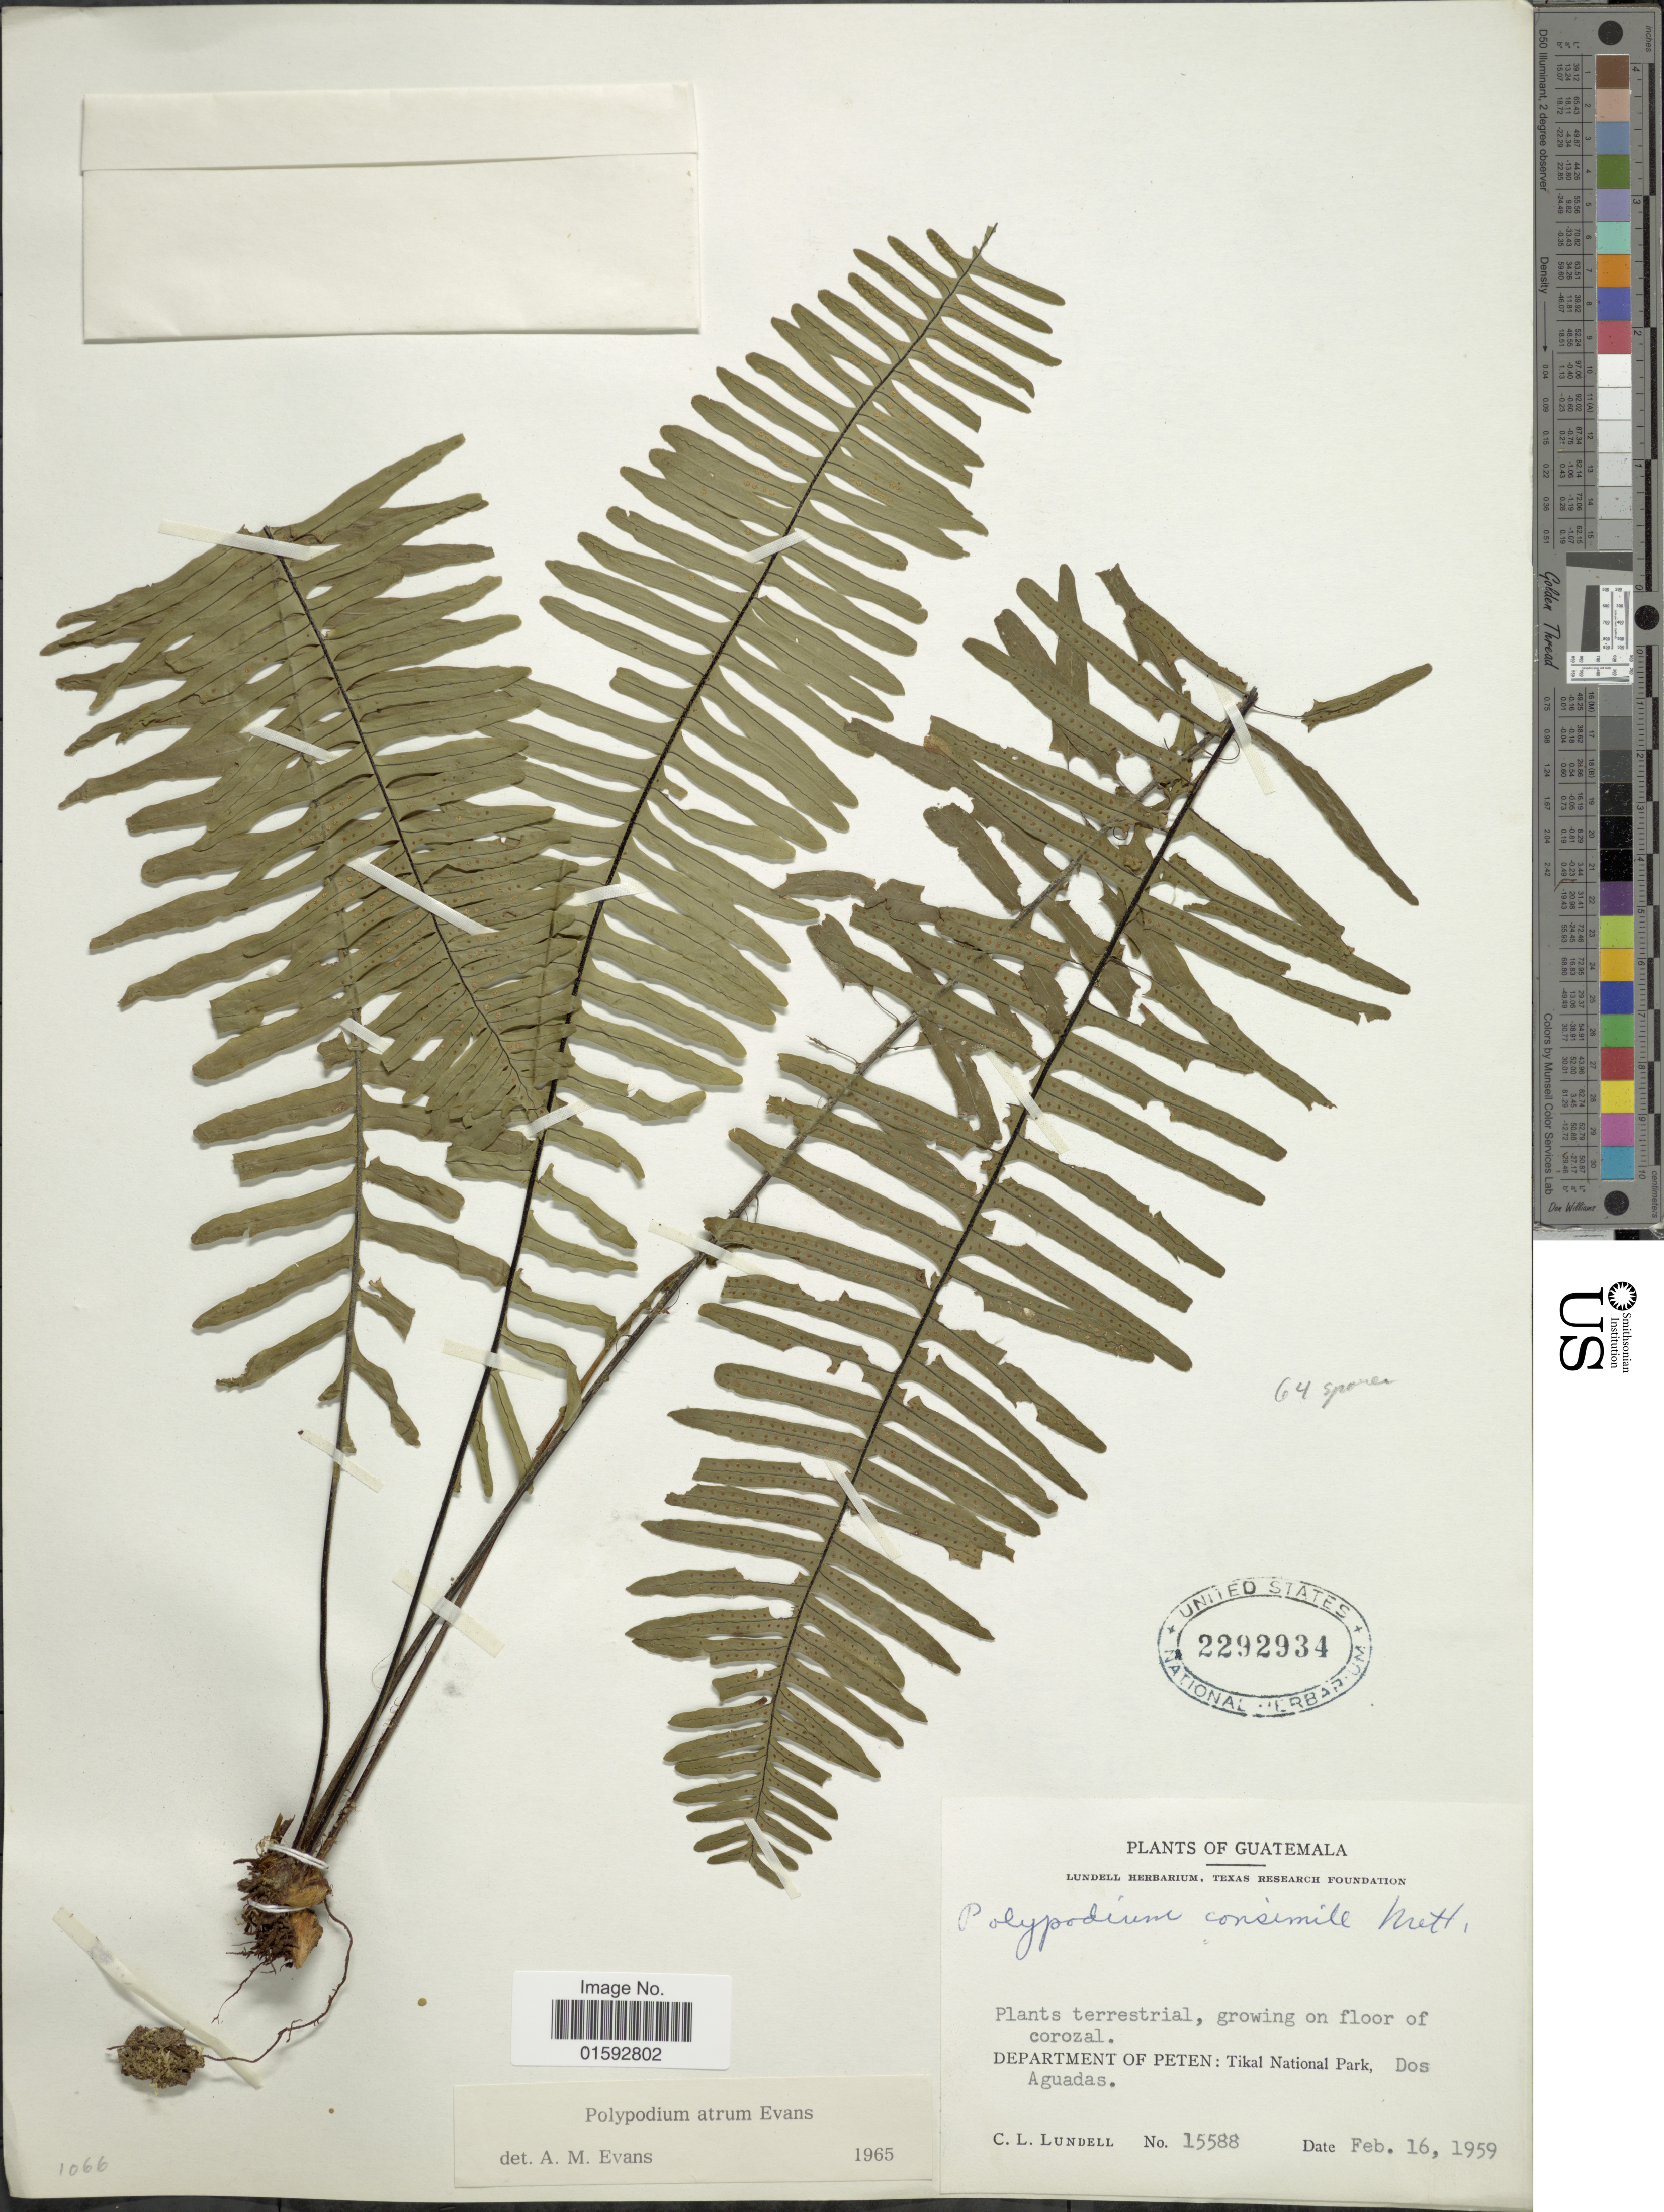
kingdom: Plantae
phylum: Tracheophyta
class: Polypodiopsida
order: Polypodiales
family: Polypodiaceae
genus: Pecluma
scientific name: Pecluma atra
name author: (Rosenst.) M.G. Price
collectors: C. L. Lundell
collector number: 15588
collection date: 1959-02-16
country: Guatemala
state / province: El Petén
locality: Tikal National Park, Dos Aguadas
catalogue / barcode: US 2292934